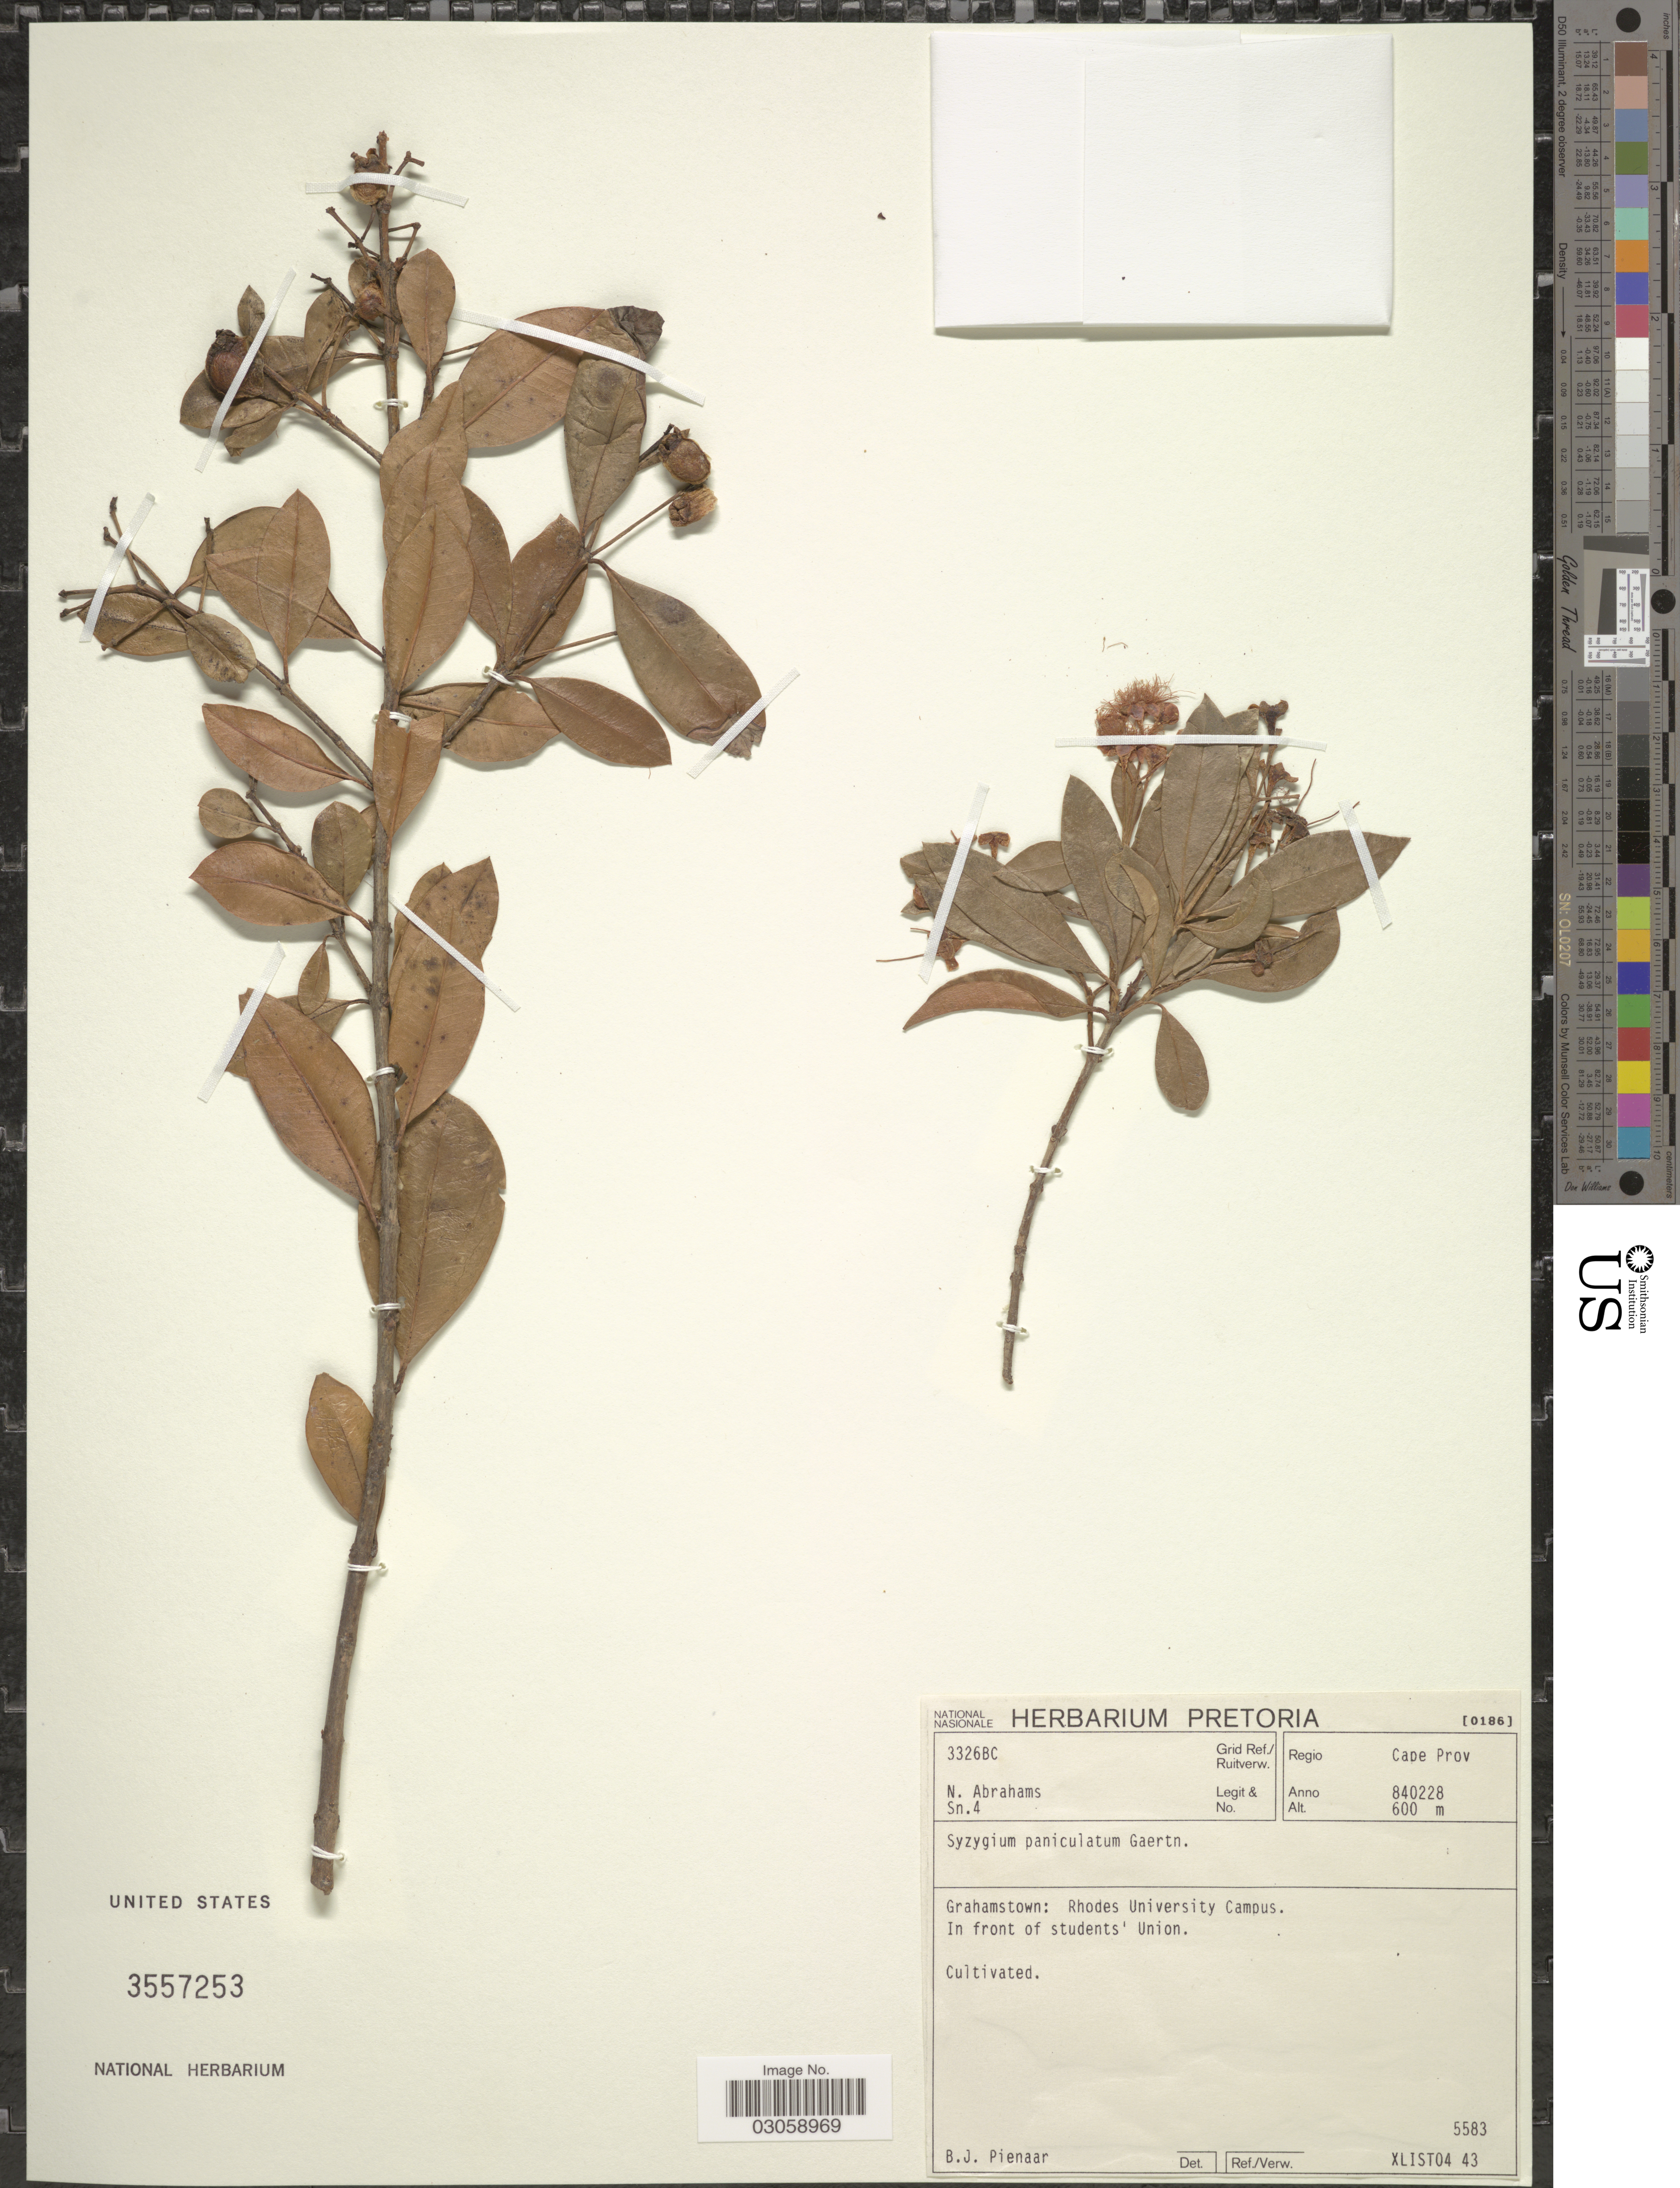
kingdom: Plantae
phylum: Tracheophyta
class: Magnoliopsida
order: Myrtales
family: Myrtaceae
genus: Syzygium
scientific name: Syzygium paniculatum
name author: Gaertn.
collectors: N. Abrahams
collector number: Sn.4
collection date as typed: Transcribed d/m/y: 28/2/84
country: South Africa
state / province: Eastern Cape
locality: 3326BC Grid Ref./ Ruiterverw. Regio Cape Prov, Grahamstown: Rhodes University Campus. In front of students' Union.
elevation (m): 600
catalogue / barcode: US 3557253